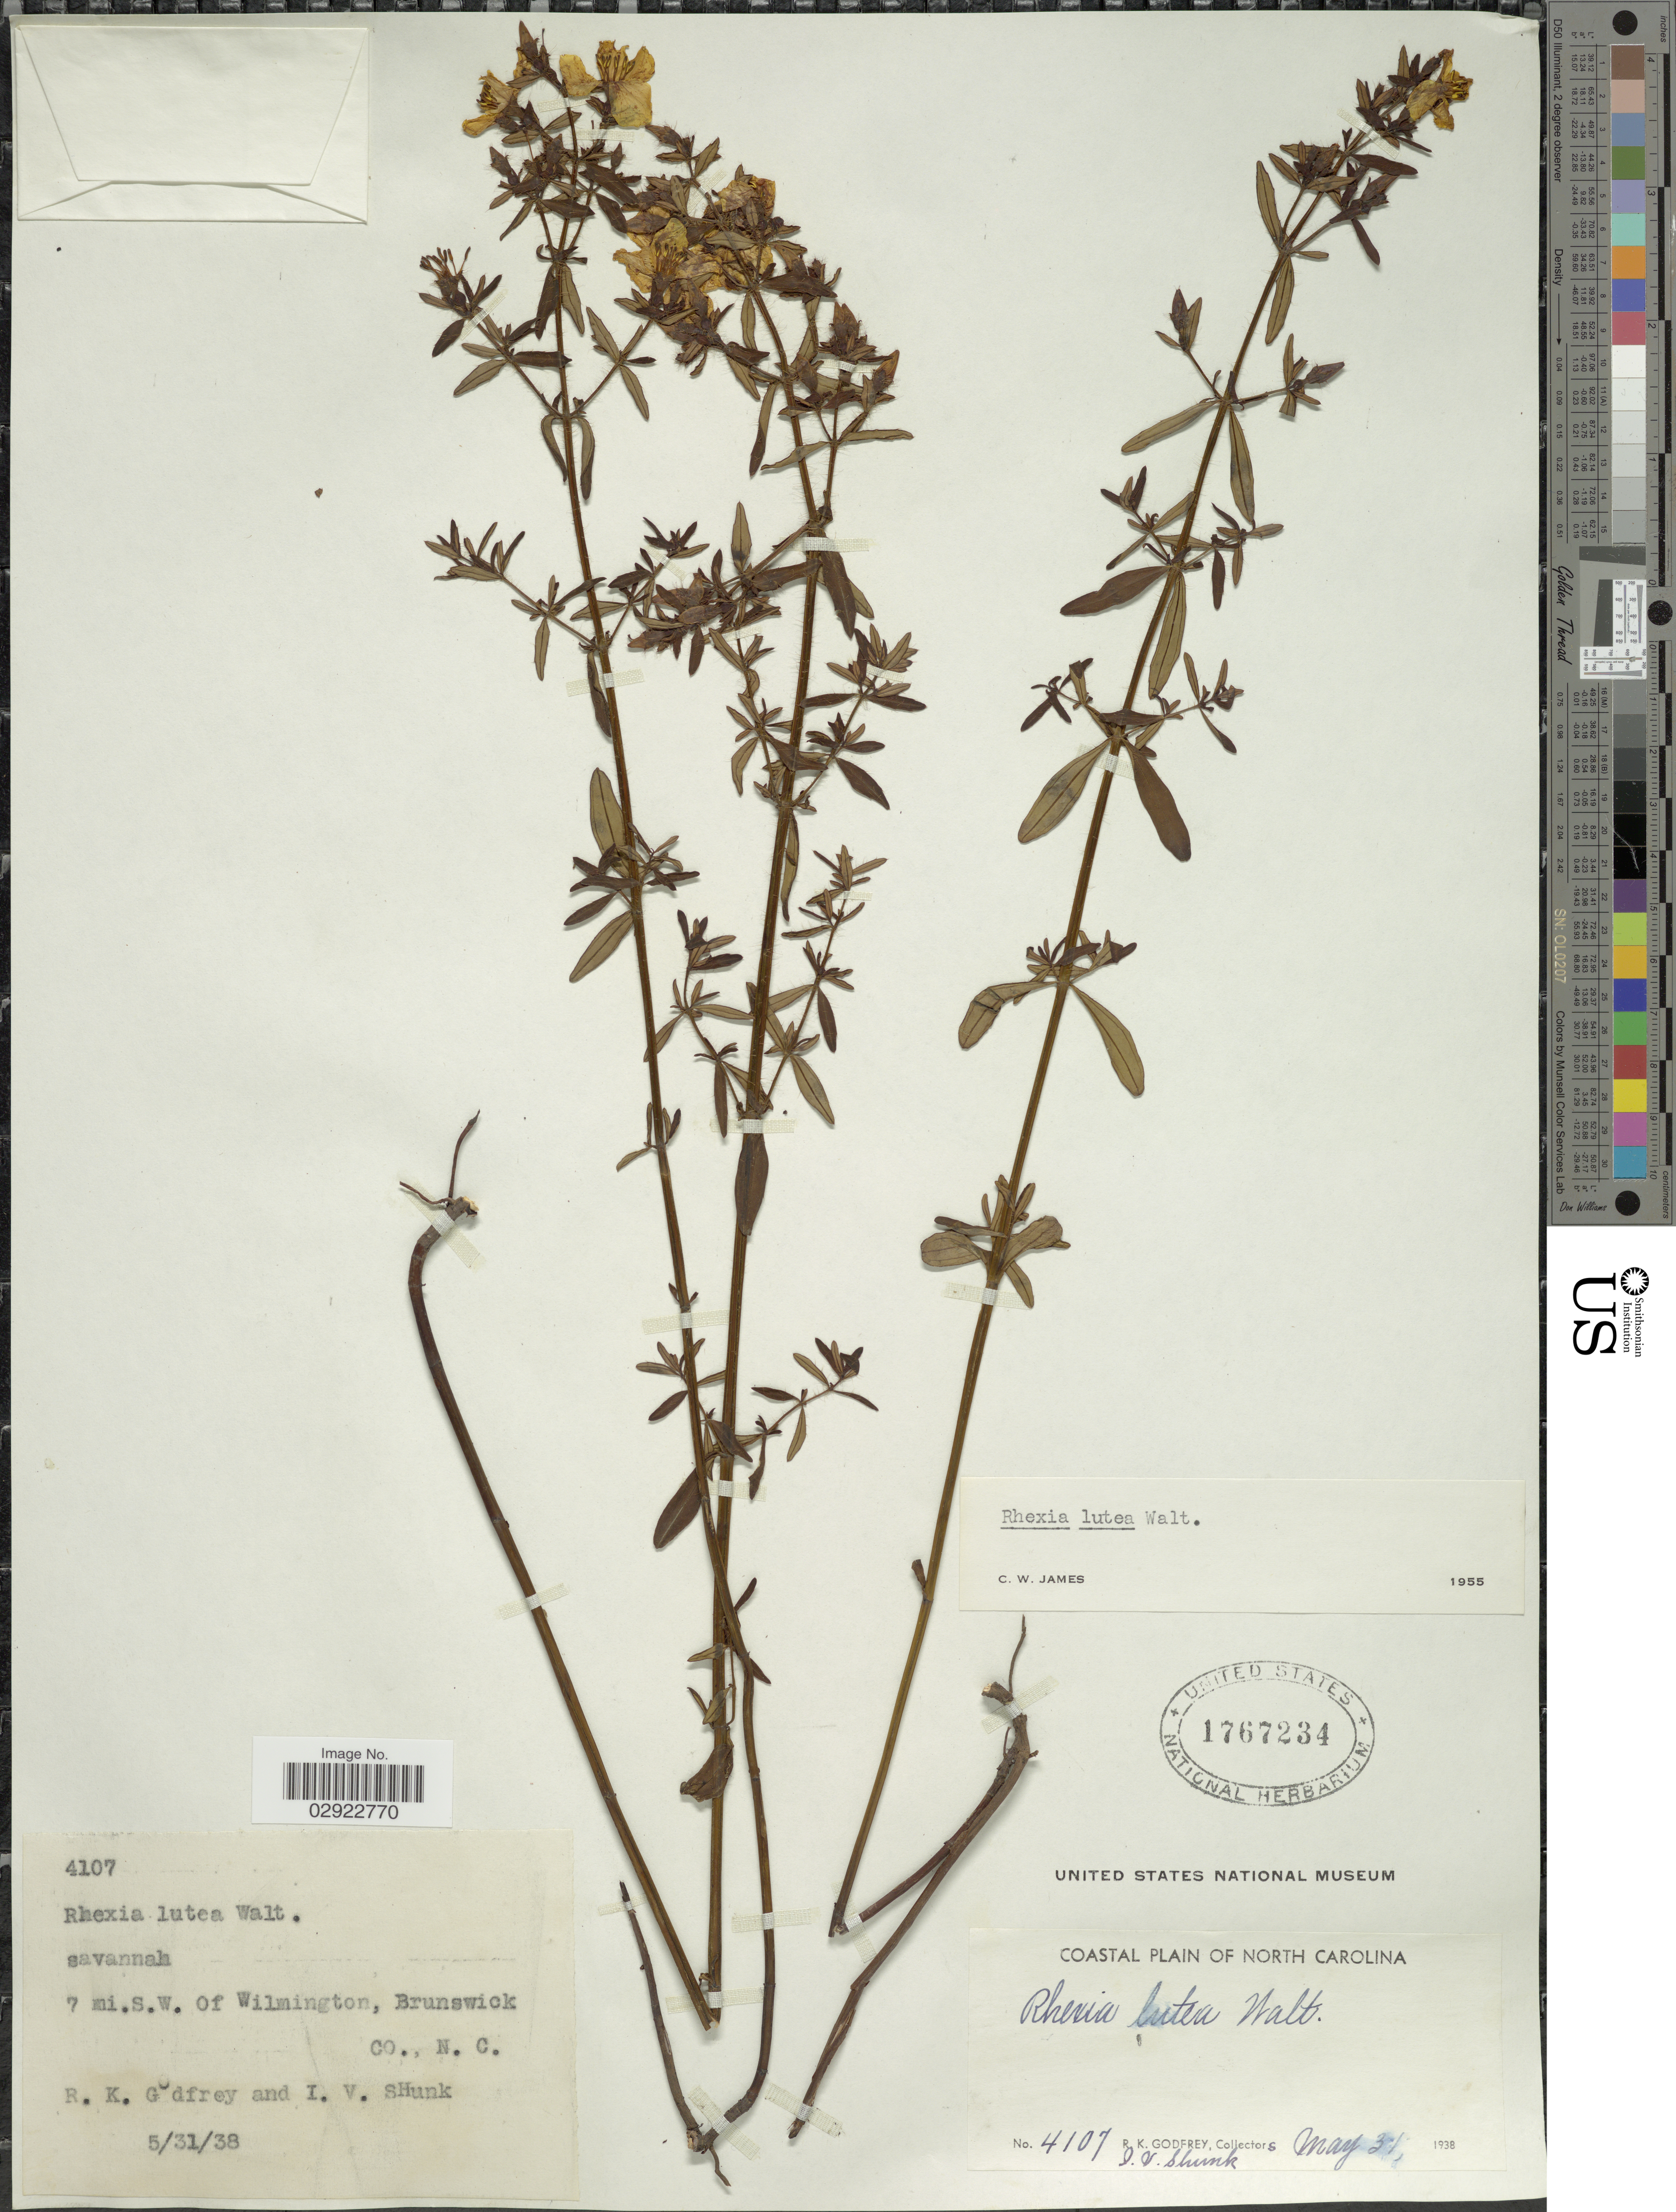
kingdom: Plantae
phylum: Tracheophyta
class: Magnoliopsida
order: Myrtales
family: Melastomataceae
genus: Rhexia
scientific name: Rhexia lutea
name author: Walter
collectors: R. K. Godfrey & I. Shunk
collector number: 4107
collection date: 1938-05-31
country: United States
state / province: North Carolina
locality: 7 mi. S.W. of Wilmington, Brunswick Co.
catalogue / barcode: US 1767234